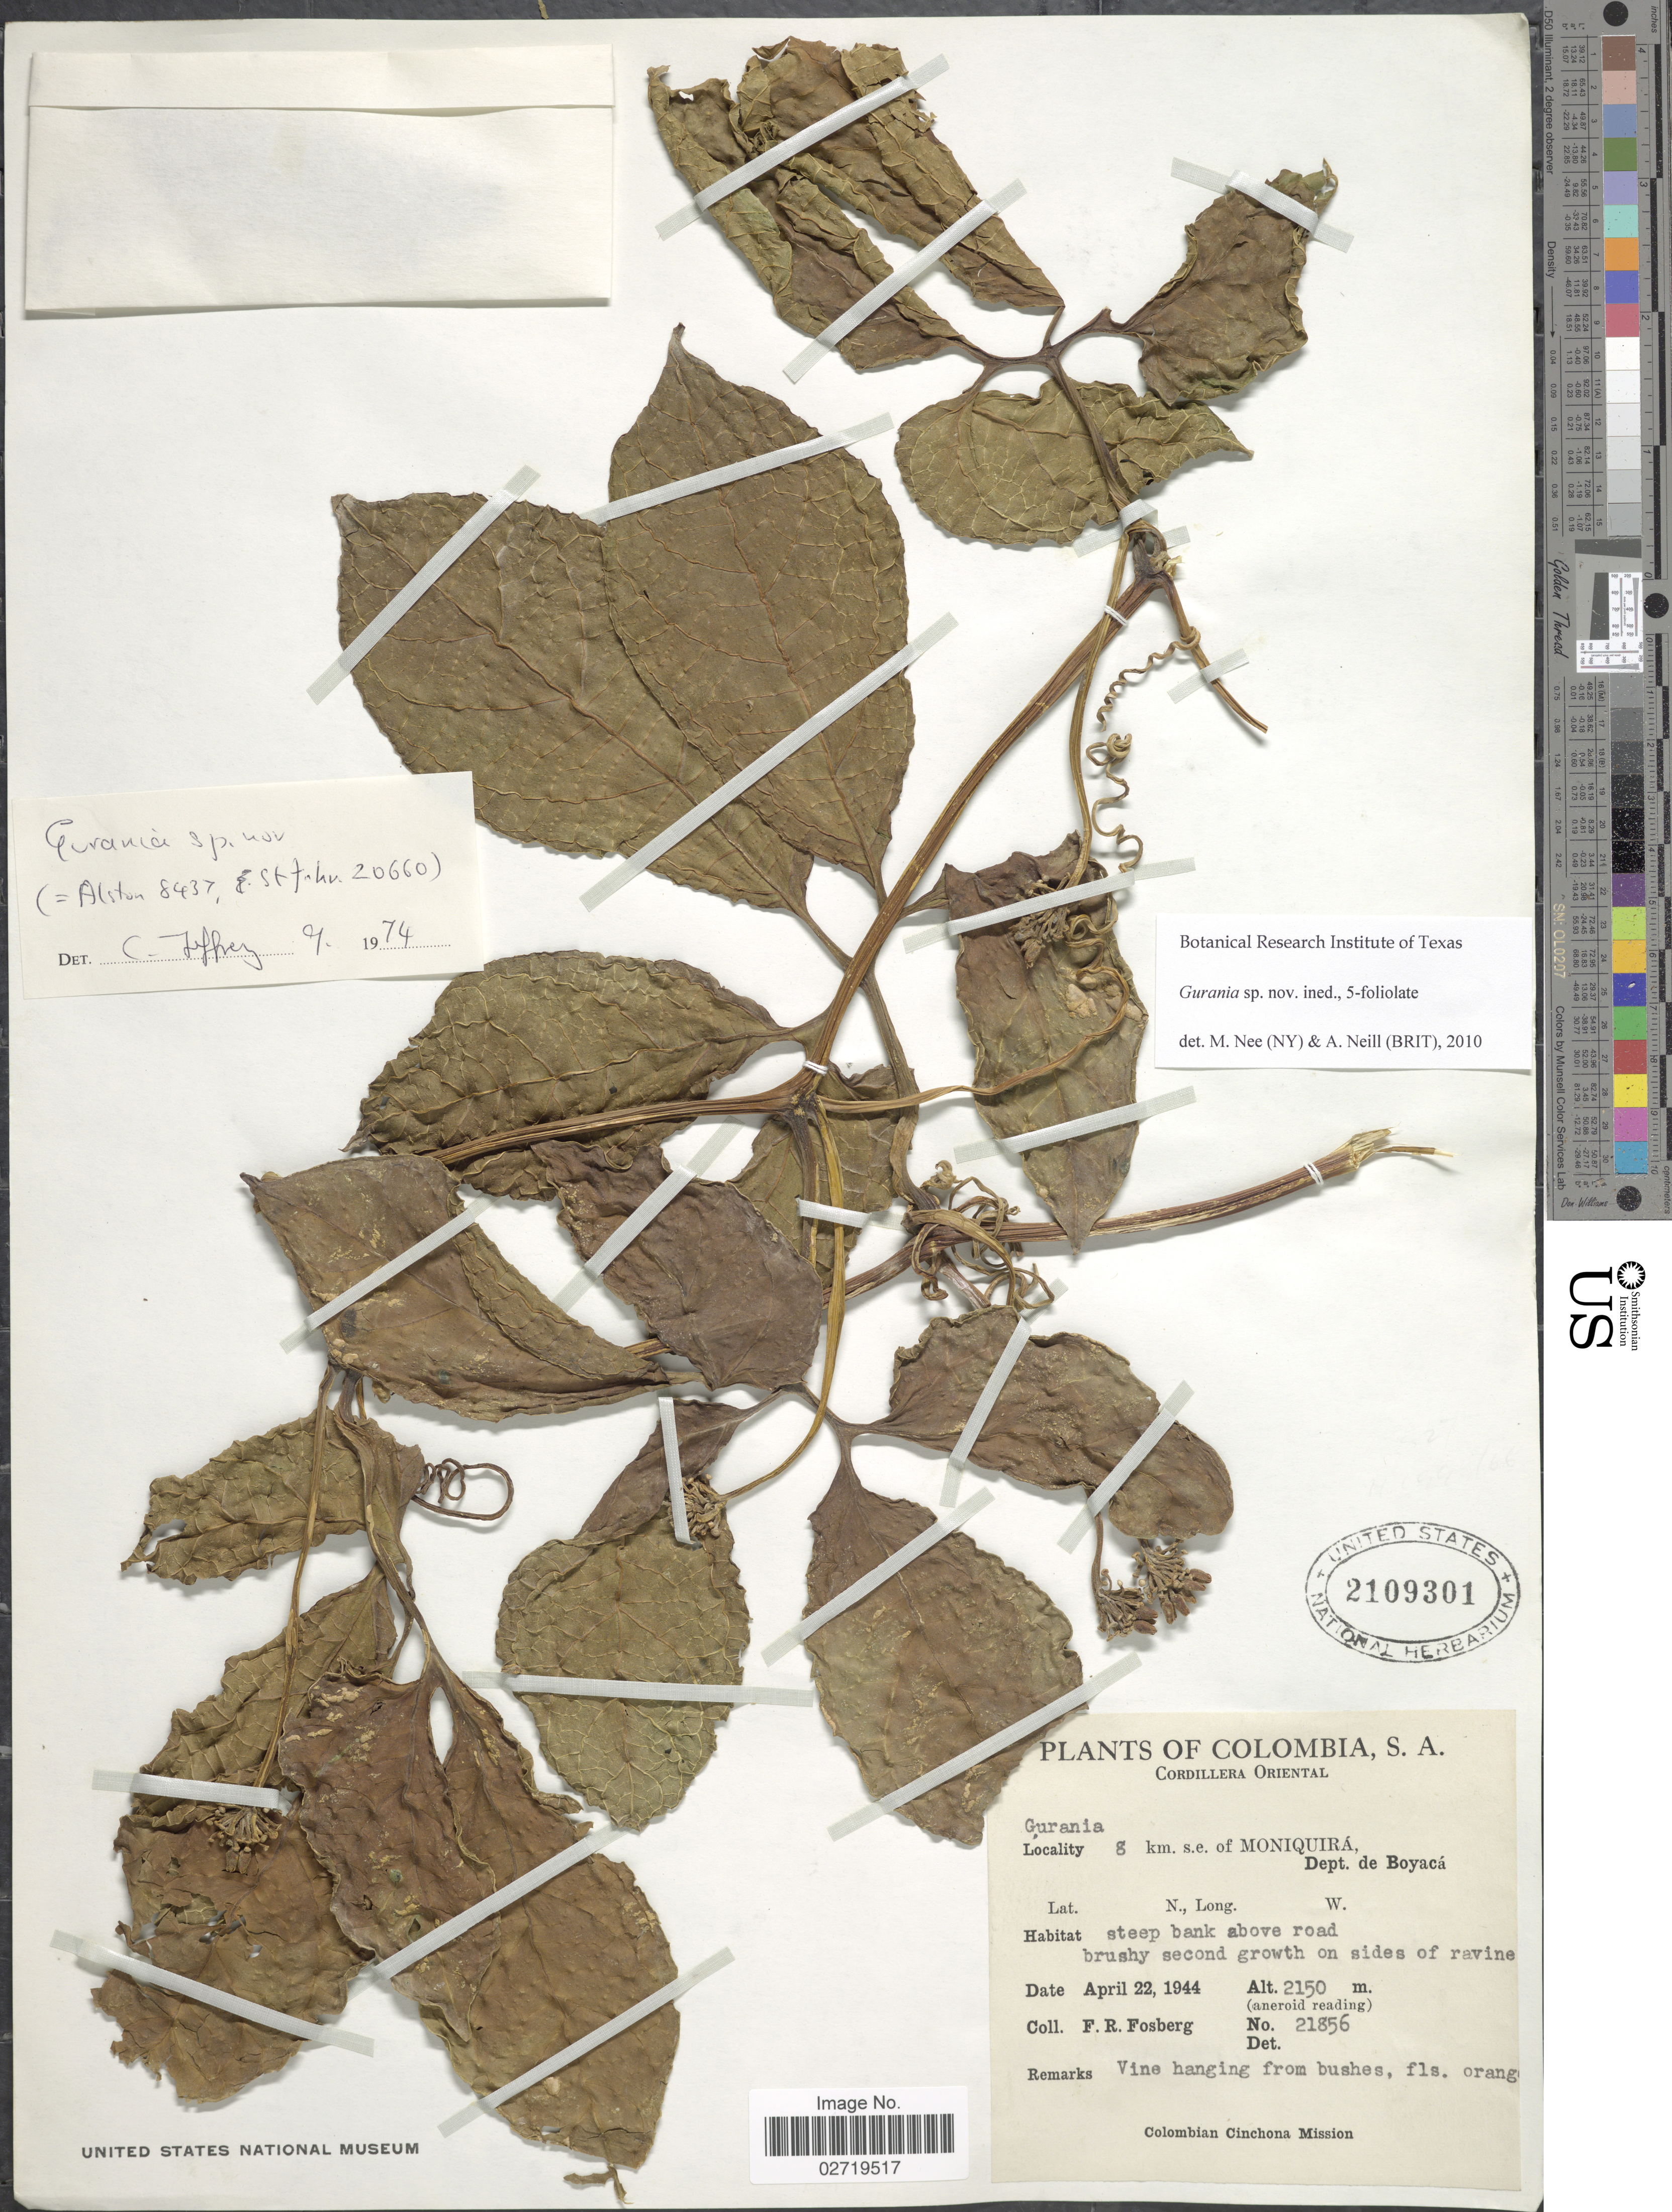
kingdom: Plantae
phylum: Tracheophyta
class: Magnoliopsida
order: Cucurbitales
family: Cucurbitaceae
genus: Gurania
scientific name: Gurania sp.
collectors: F. R. Fosberg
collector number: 21856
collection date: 1944-04-22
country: Colombia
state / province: Boyacá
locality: Cordillera Oriental, 8 km s.e. of Moniquira, Dept. de Boyacá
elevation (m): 2150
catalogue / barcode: US 2109301